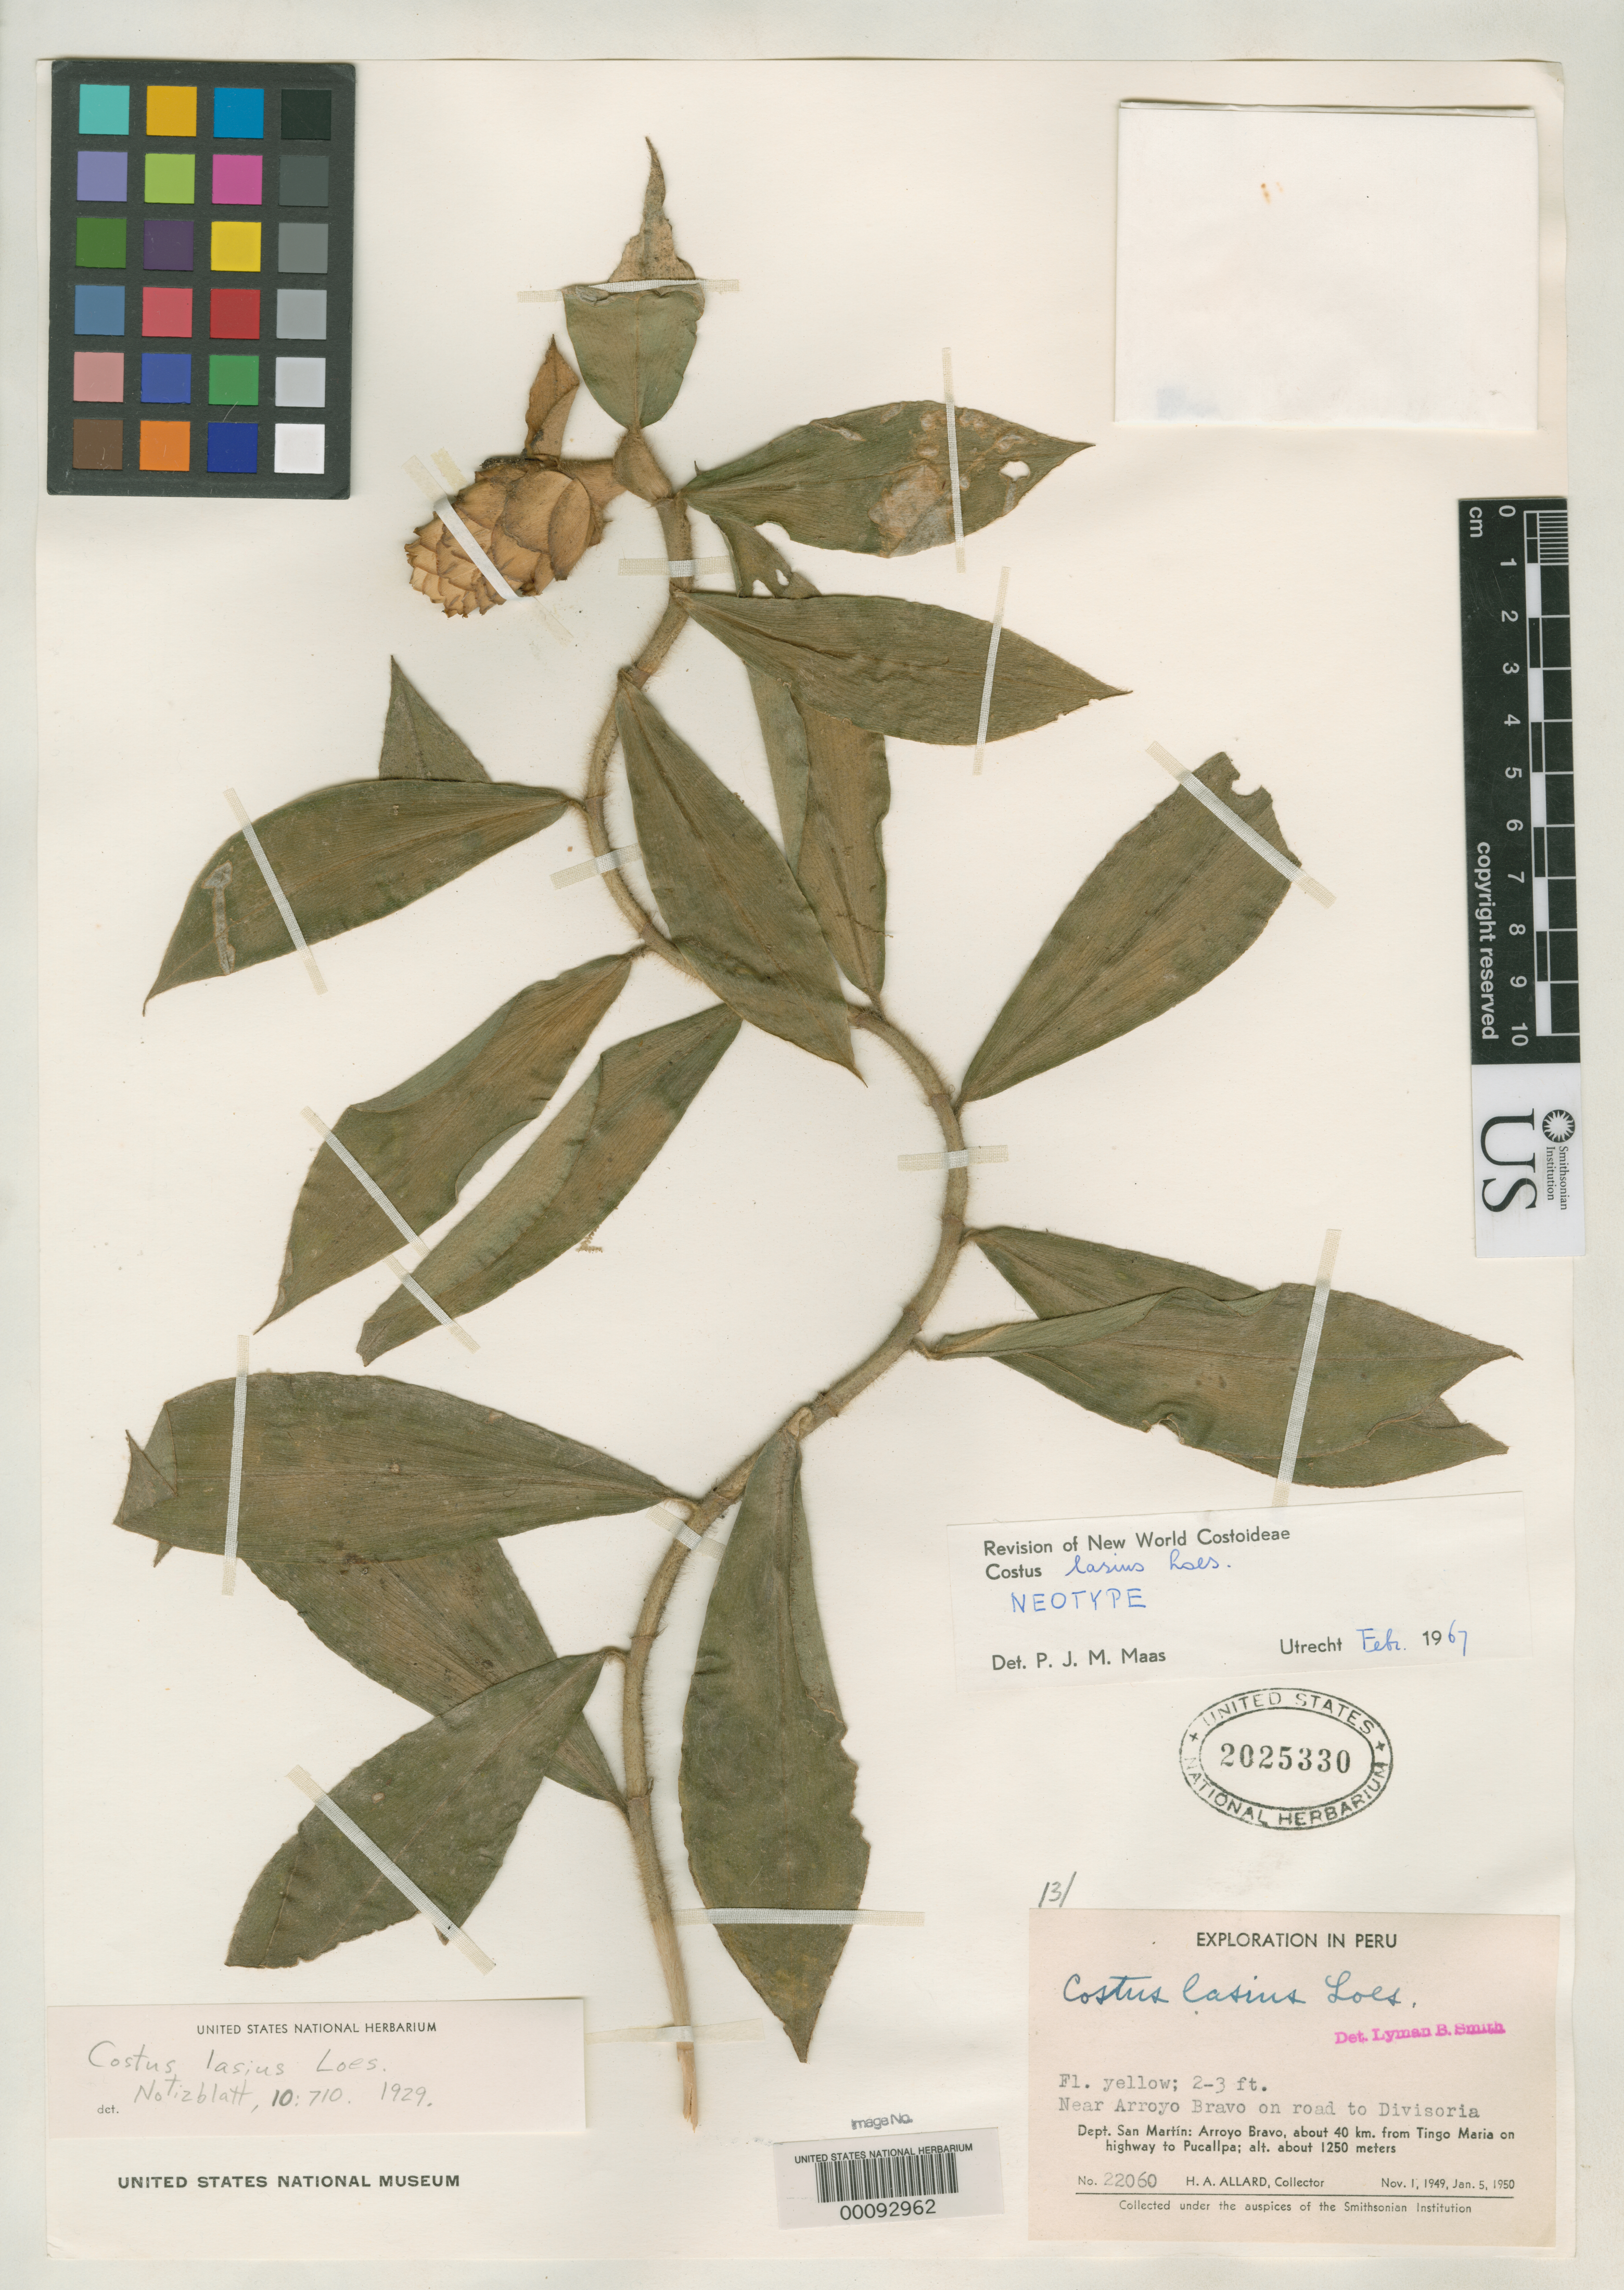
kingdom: Plantae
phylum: Tracheophyta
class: Liliopsida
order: Zingiberales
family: Costaceae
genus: Costus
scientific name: Costus lasius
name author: Loes.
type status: Neotype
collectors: H. A. Allard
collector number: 22060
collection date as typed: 01 Nov 1949 to 05 Jan 1950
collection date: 1949-11-01/1950-01-05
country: Peru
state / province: San Martín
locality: Arroyo Bravo.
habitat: near arroyo on road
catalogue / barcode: US 2025330